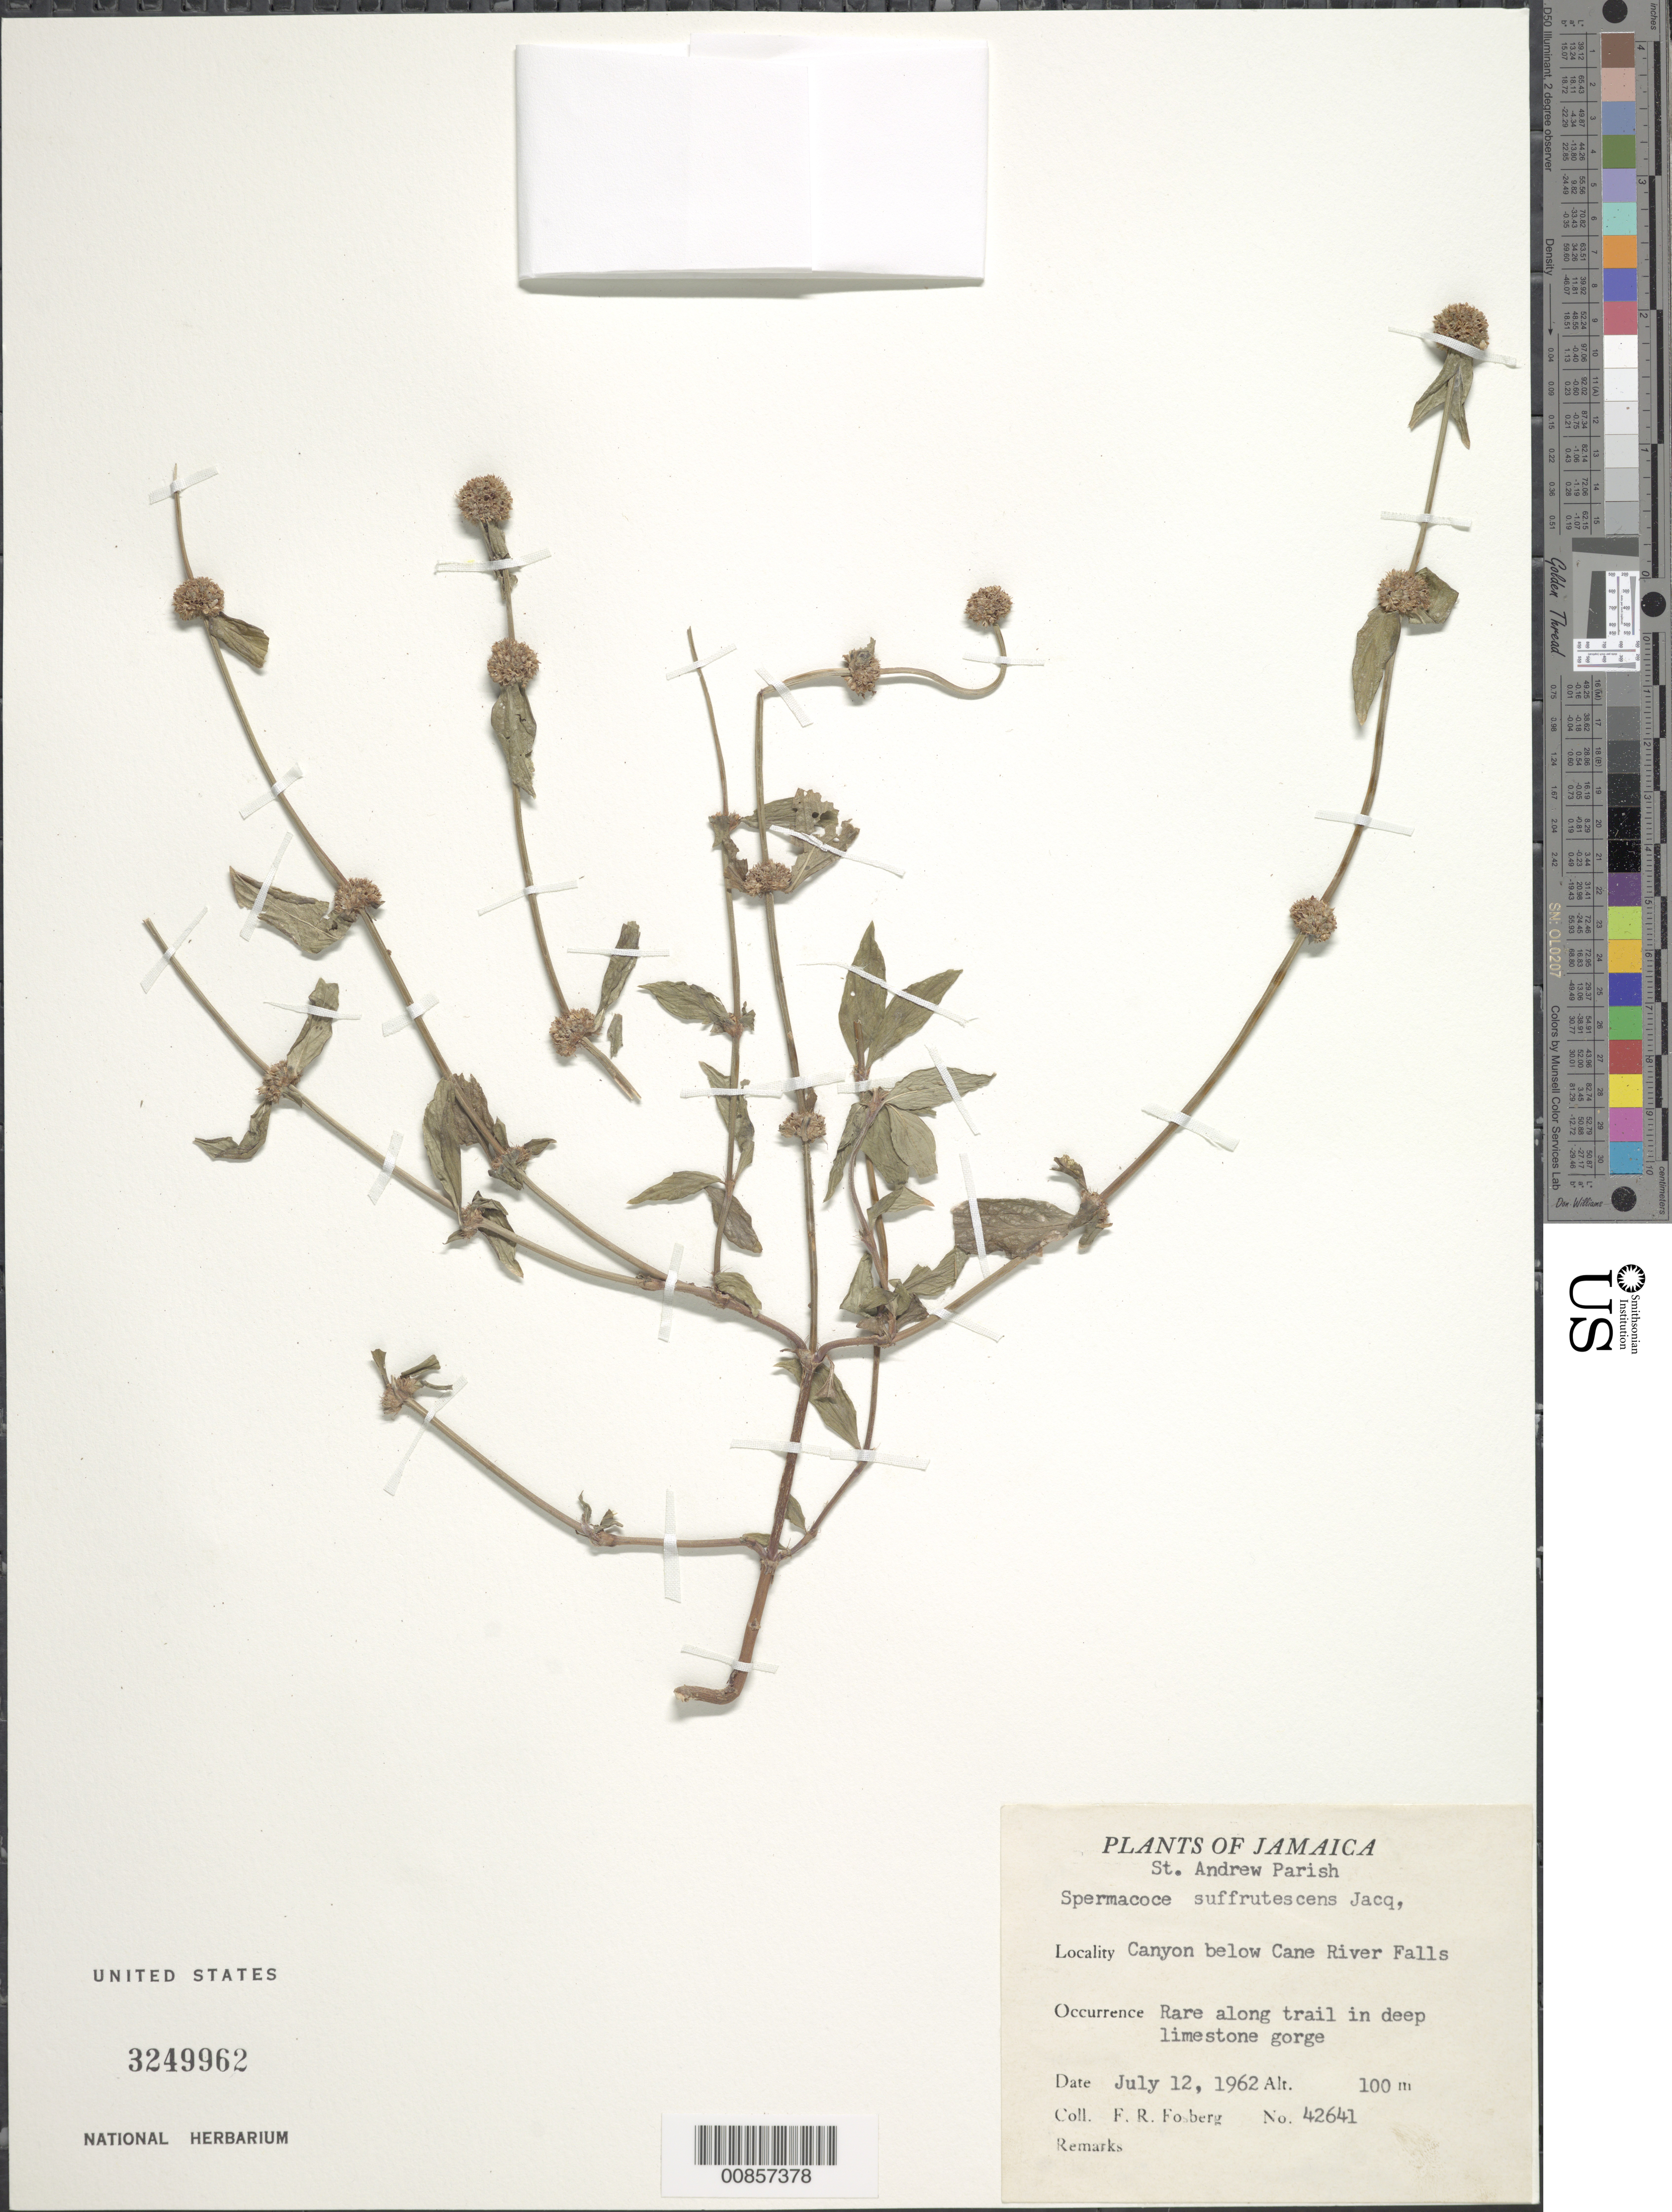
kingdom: Plantae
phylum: Tracheophyta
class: Magnoliopsida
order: Gentianales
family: Rubiaceae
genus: Spermacoce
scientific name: Spermacoce remota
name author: Lam.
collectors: F. R. Fosberg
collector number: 42641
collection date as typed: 12 Jul 1962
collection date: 1962-07-12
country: Jamaica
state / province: Saint Andrew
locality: Canyon below Cane River Falls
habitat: Along trail in deep limestone gorge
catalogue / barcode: US 3249962